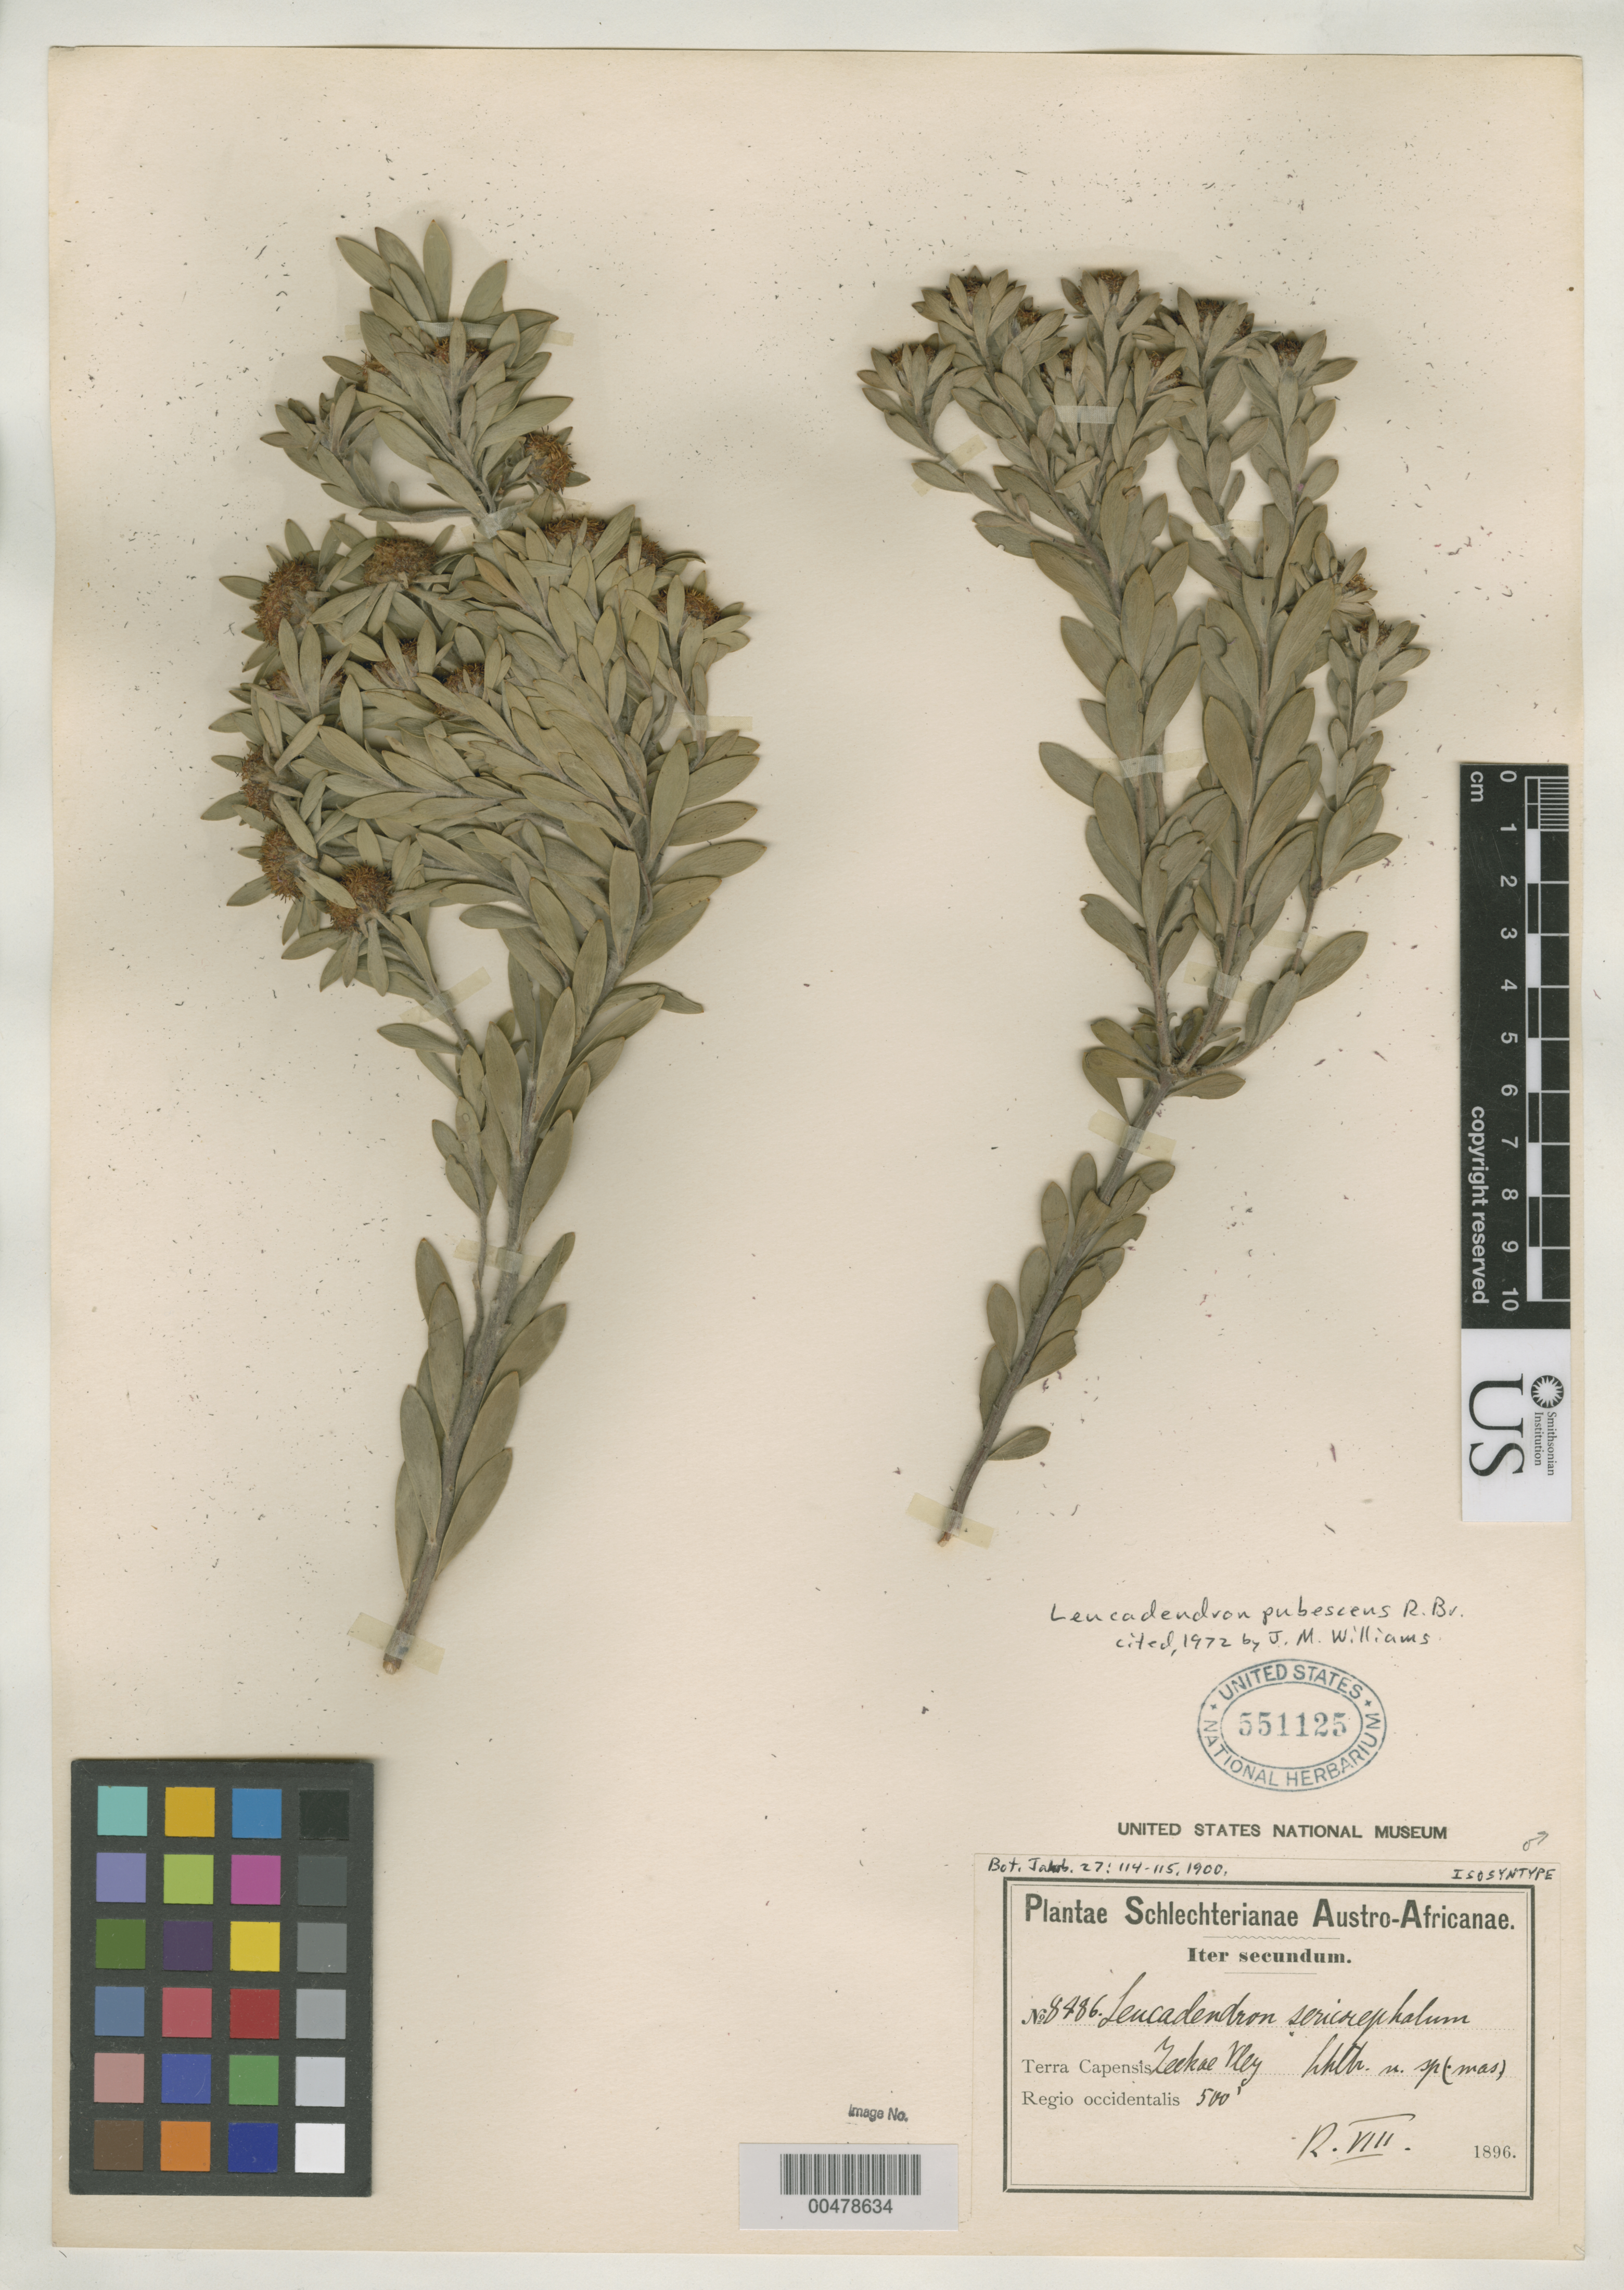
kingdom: Plantae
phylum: Tracheophyta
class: Magnoliopsida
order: Proteales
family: Proteaceae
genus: Leucadendron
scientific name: Leucadendron sericocephalum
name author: Schltr.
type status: Isosyntype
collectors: F. R. R. Schlechter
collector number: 8486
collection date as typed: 12 Aug 1896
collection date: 1896-08-12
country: South Africa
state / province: Western Cape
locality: Zeekae Vley.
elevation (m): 152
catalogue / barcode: US 551125